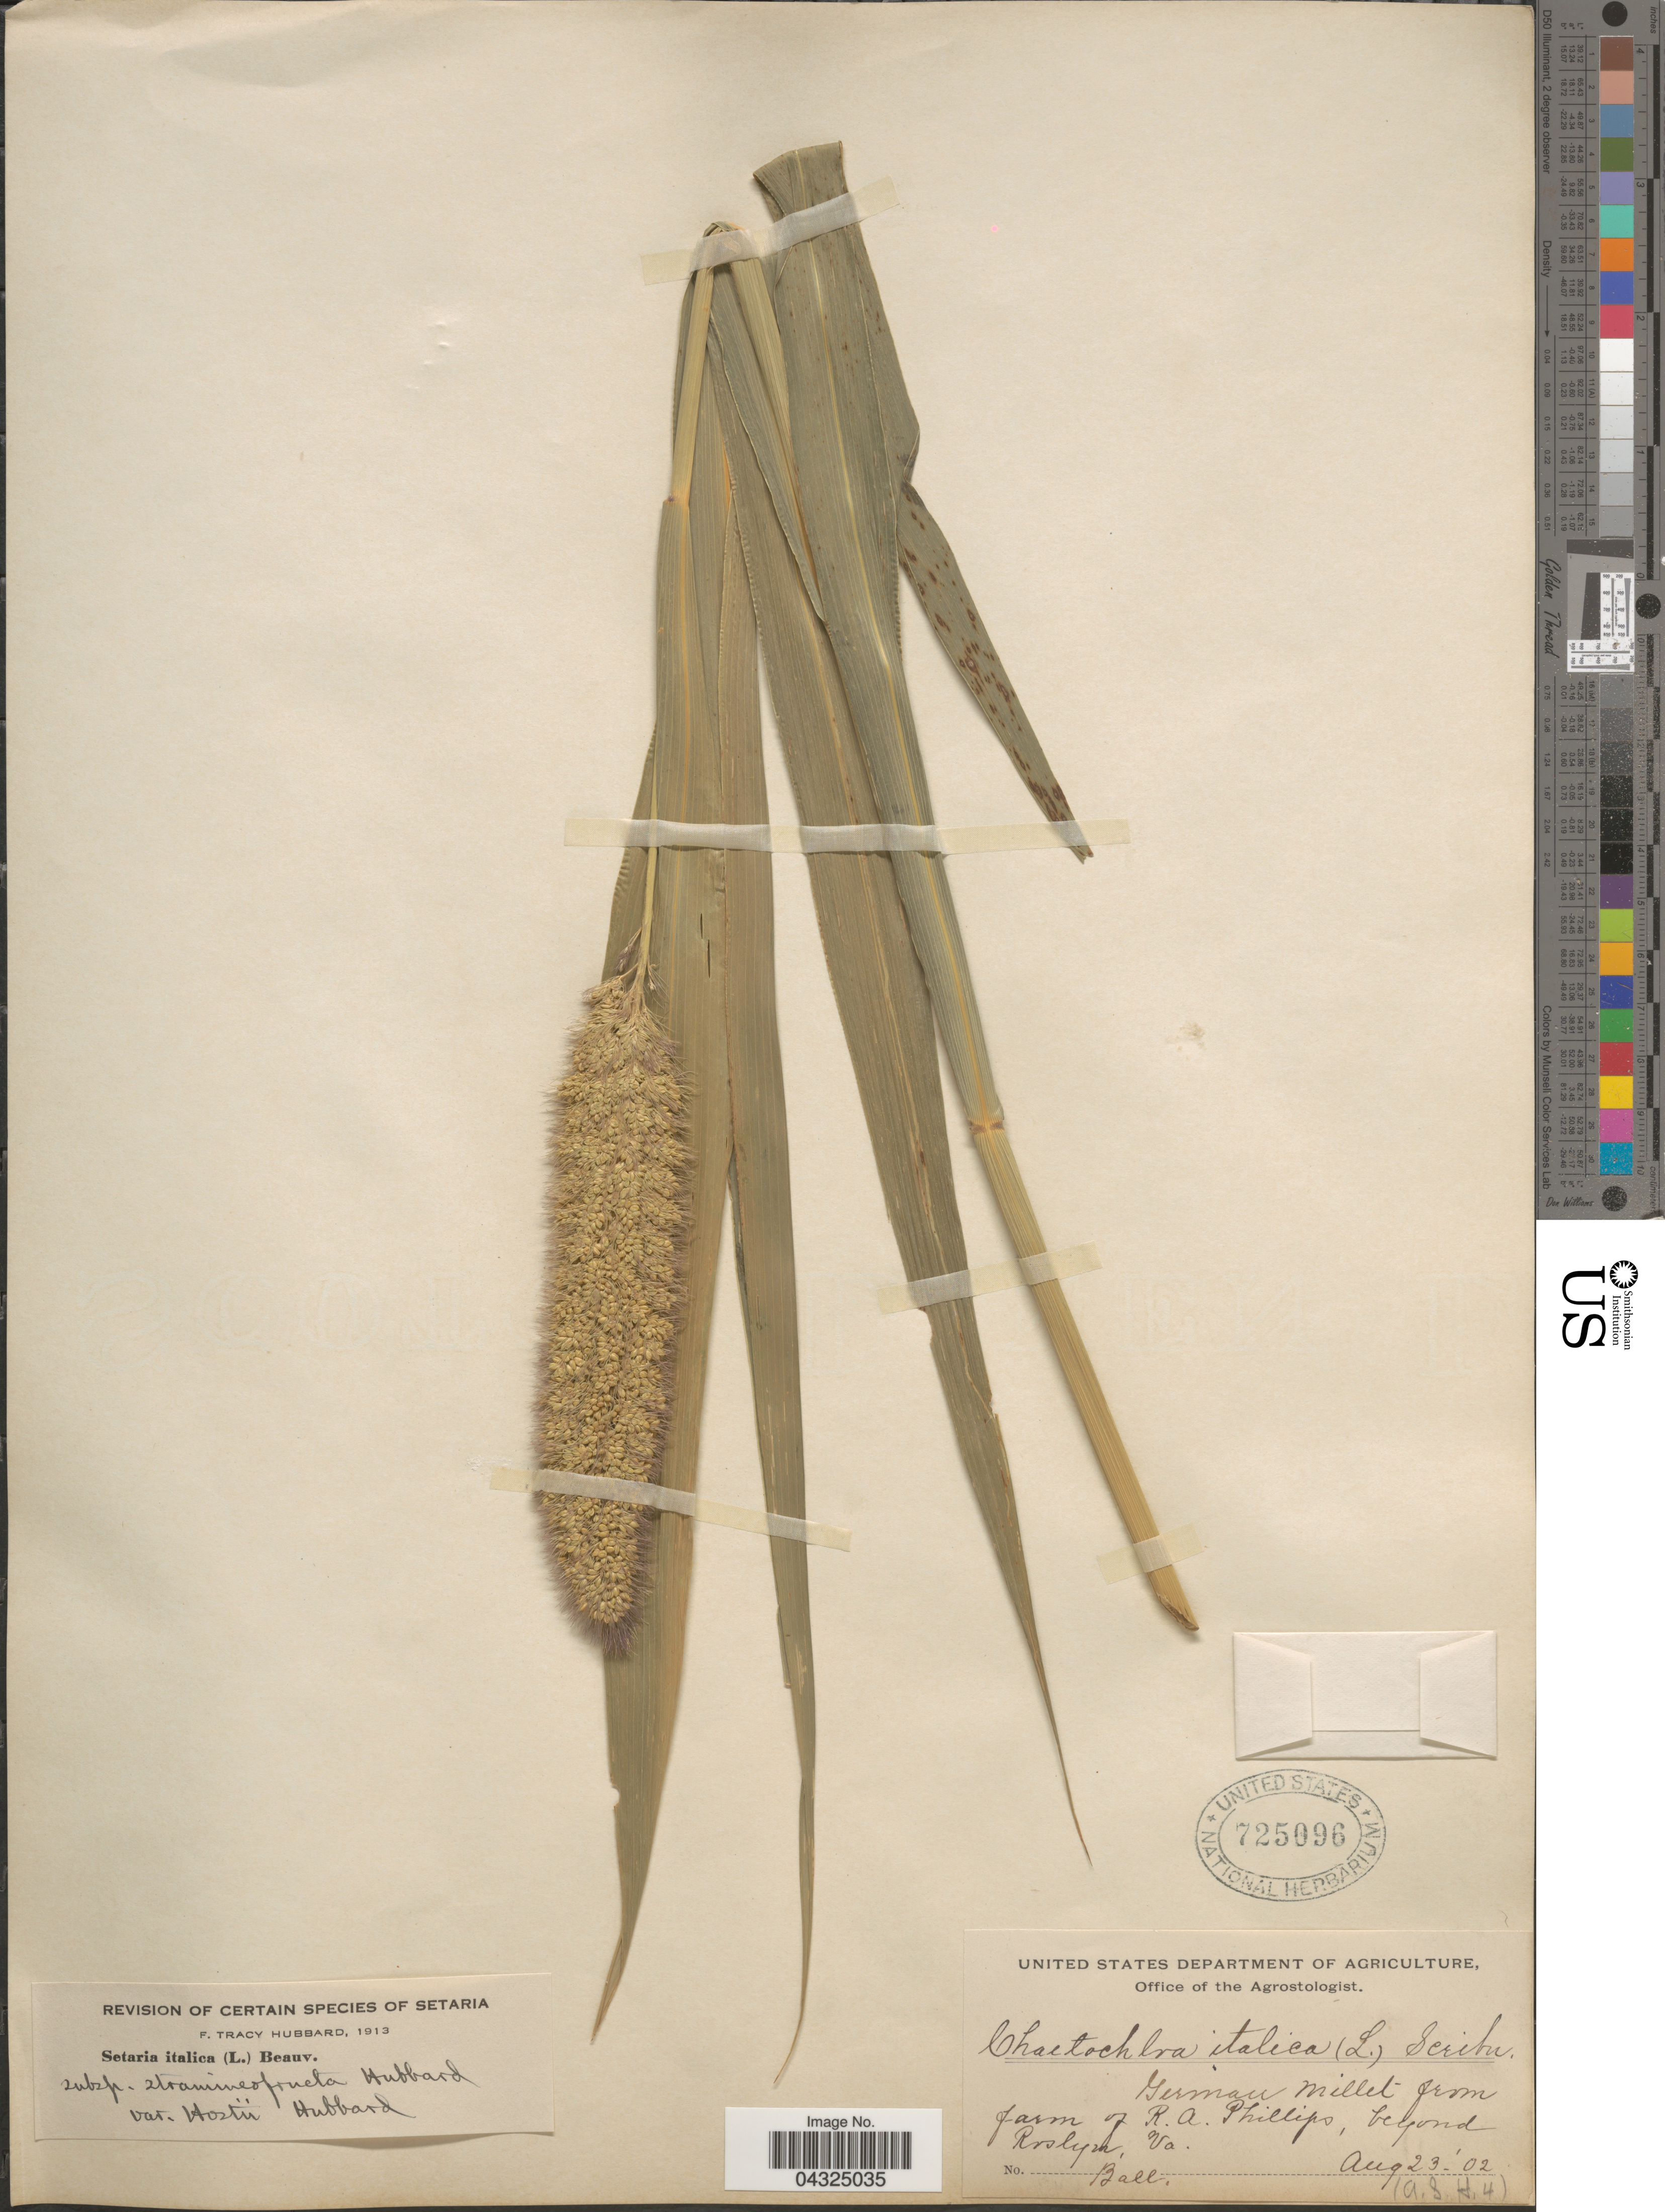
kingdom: Plantae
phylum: Tracheophyta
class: Liliopsida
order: Poales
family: Poaceae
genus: Setaria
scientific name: Setaria italica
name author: (L.) P. Beauv.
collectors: -- Ball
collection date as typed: Transcribed d/m/y: 23/8/2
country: United States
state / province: Virginia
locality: German Millet from farm of R. A. Phillips, beyond Roslyn.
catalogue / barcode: US 725096